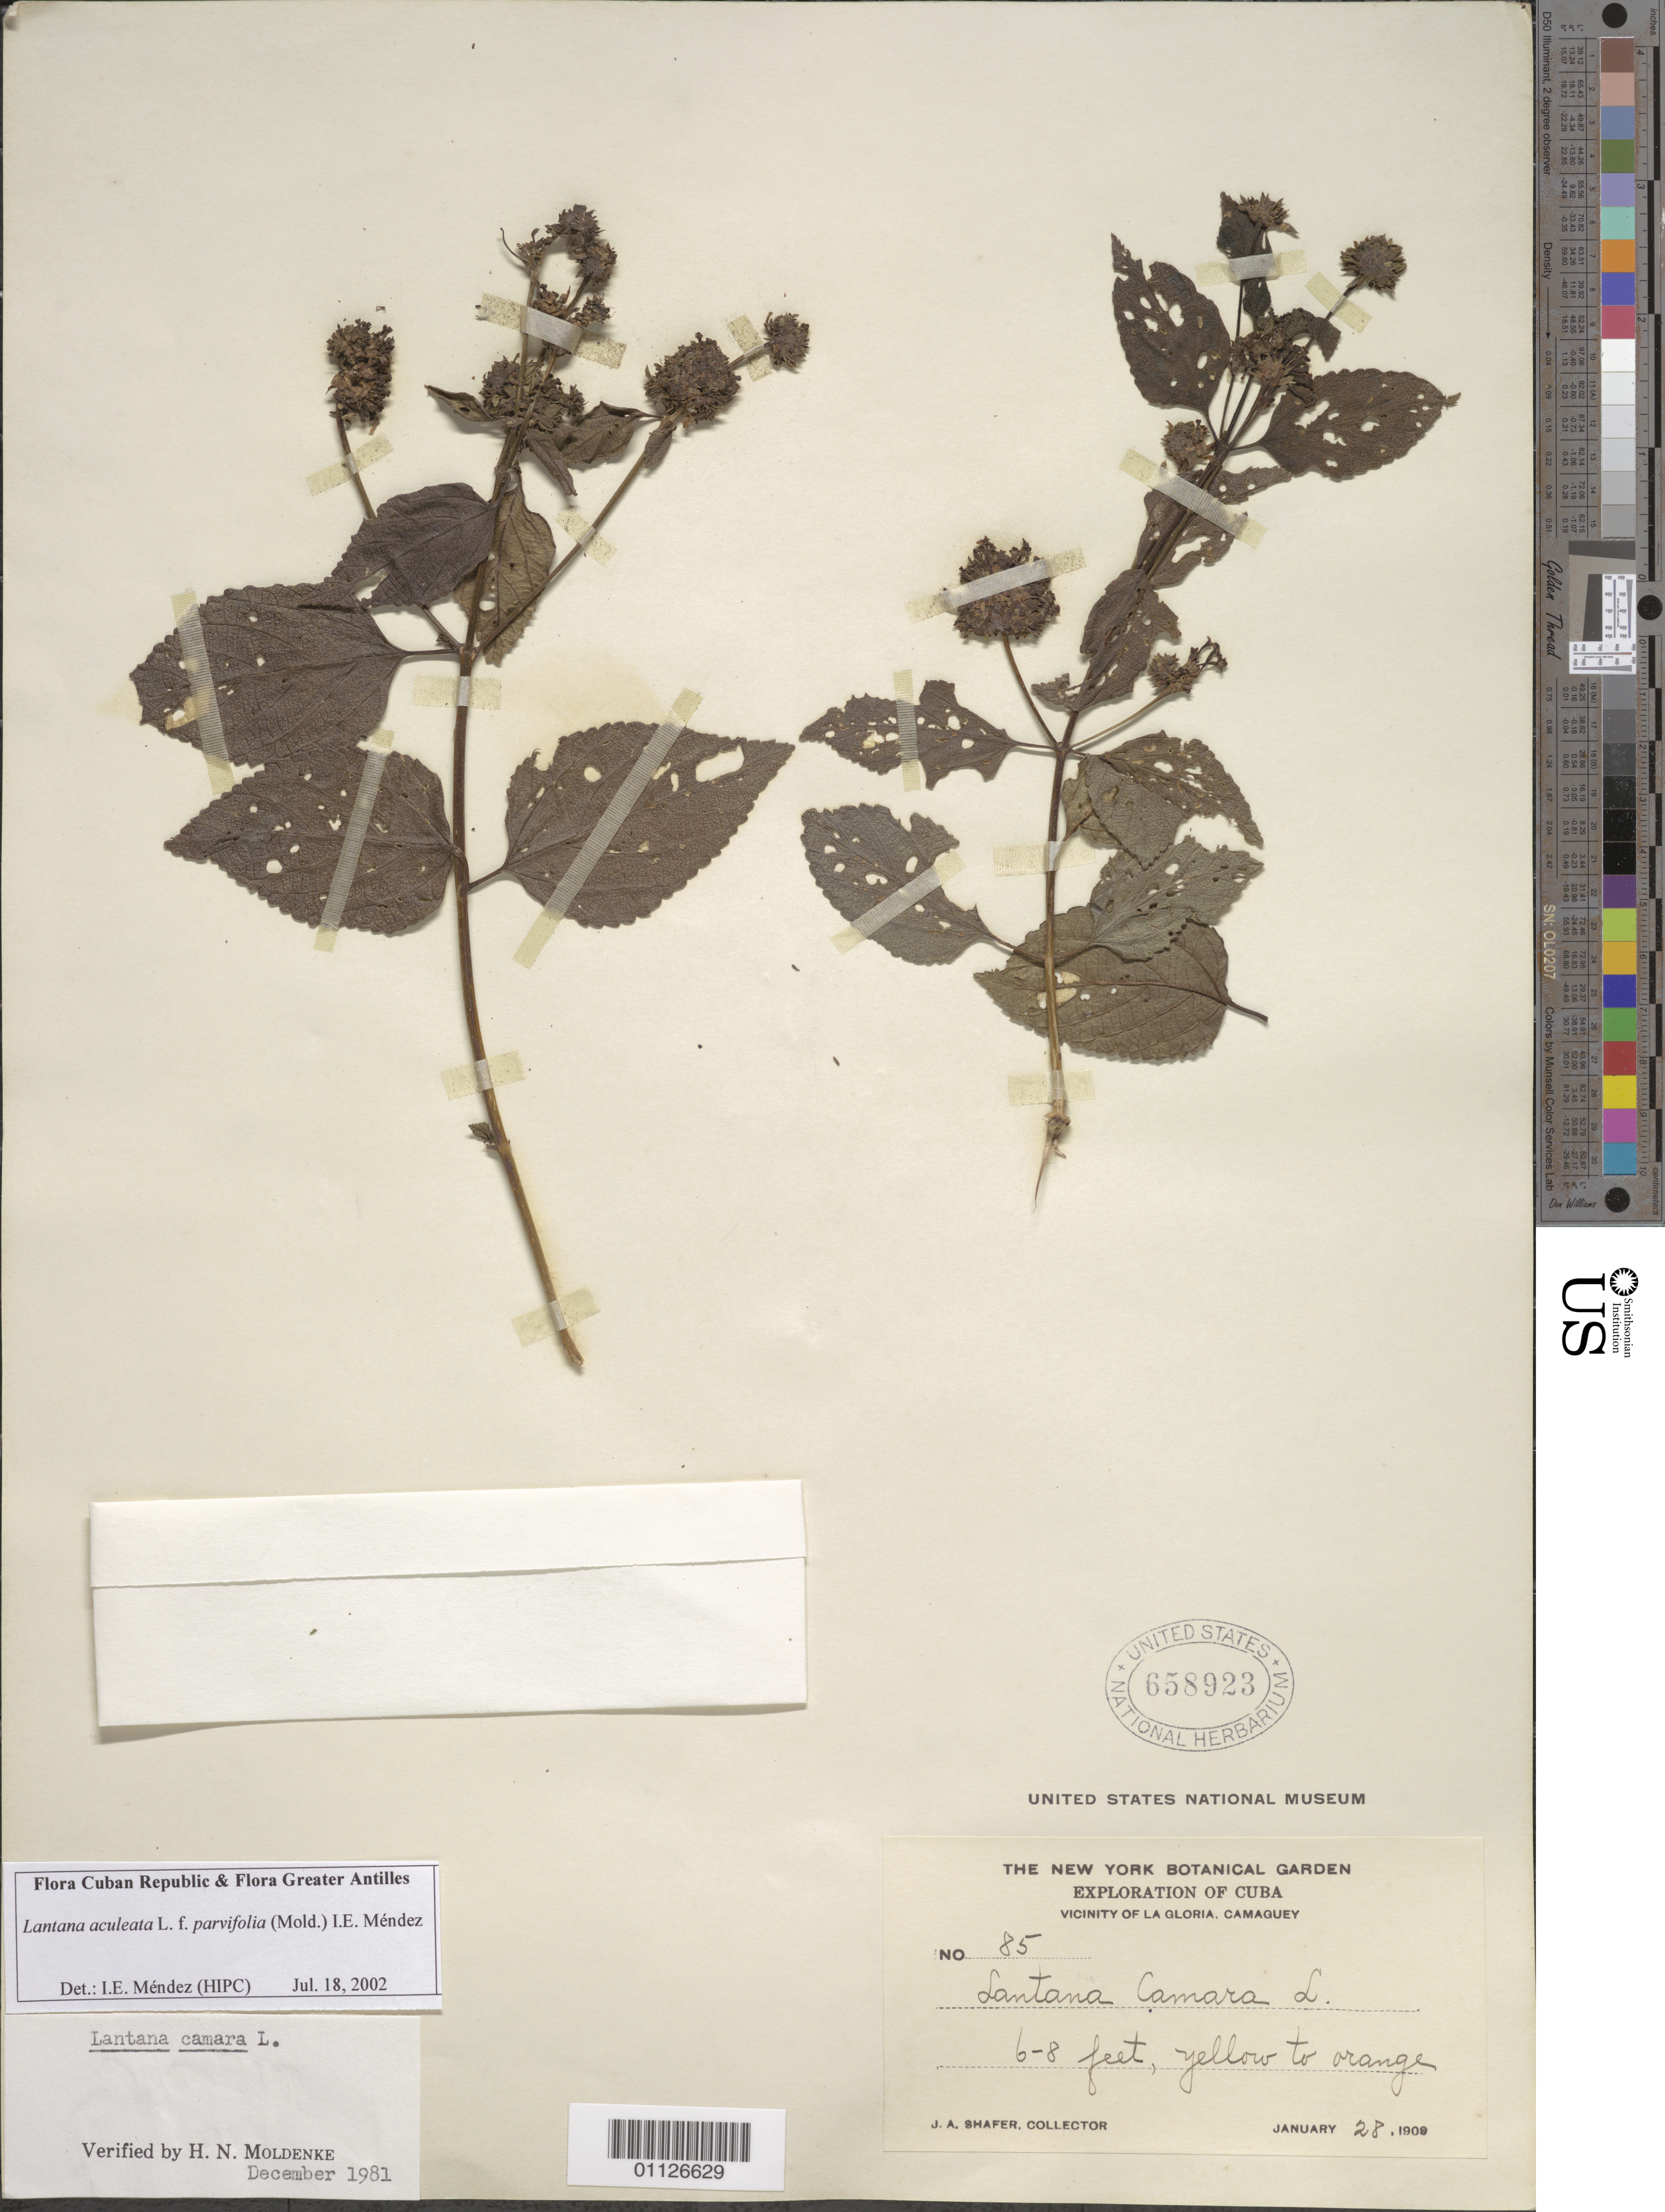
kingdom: Plantae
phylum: Tracheophyta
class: Magnoliopsida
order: Lamiales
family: Verbenaceae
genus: Lantana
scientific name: Lantana aculeata f. parvifolia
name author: (Moldenke ex D.N. Gibson) I.E. Méndez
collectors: J. A. Shafer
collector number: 85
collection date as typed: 28 Jan 1909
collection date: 1909-01-28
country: Cuba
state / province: Camagüey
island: Cuba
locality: Vicinity of La Gloria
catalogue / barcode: US 658923